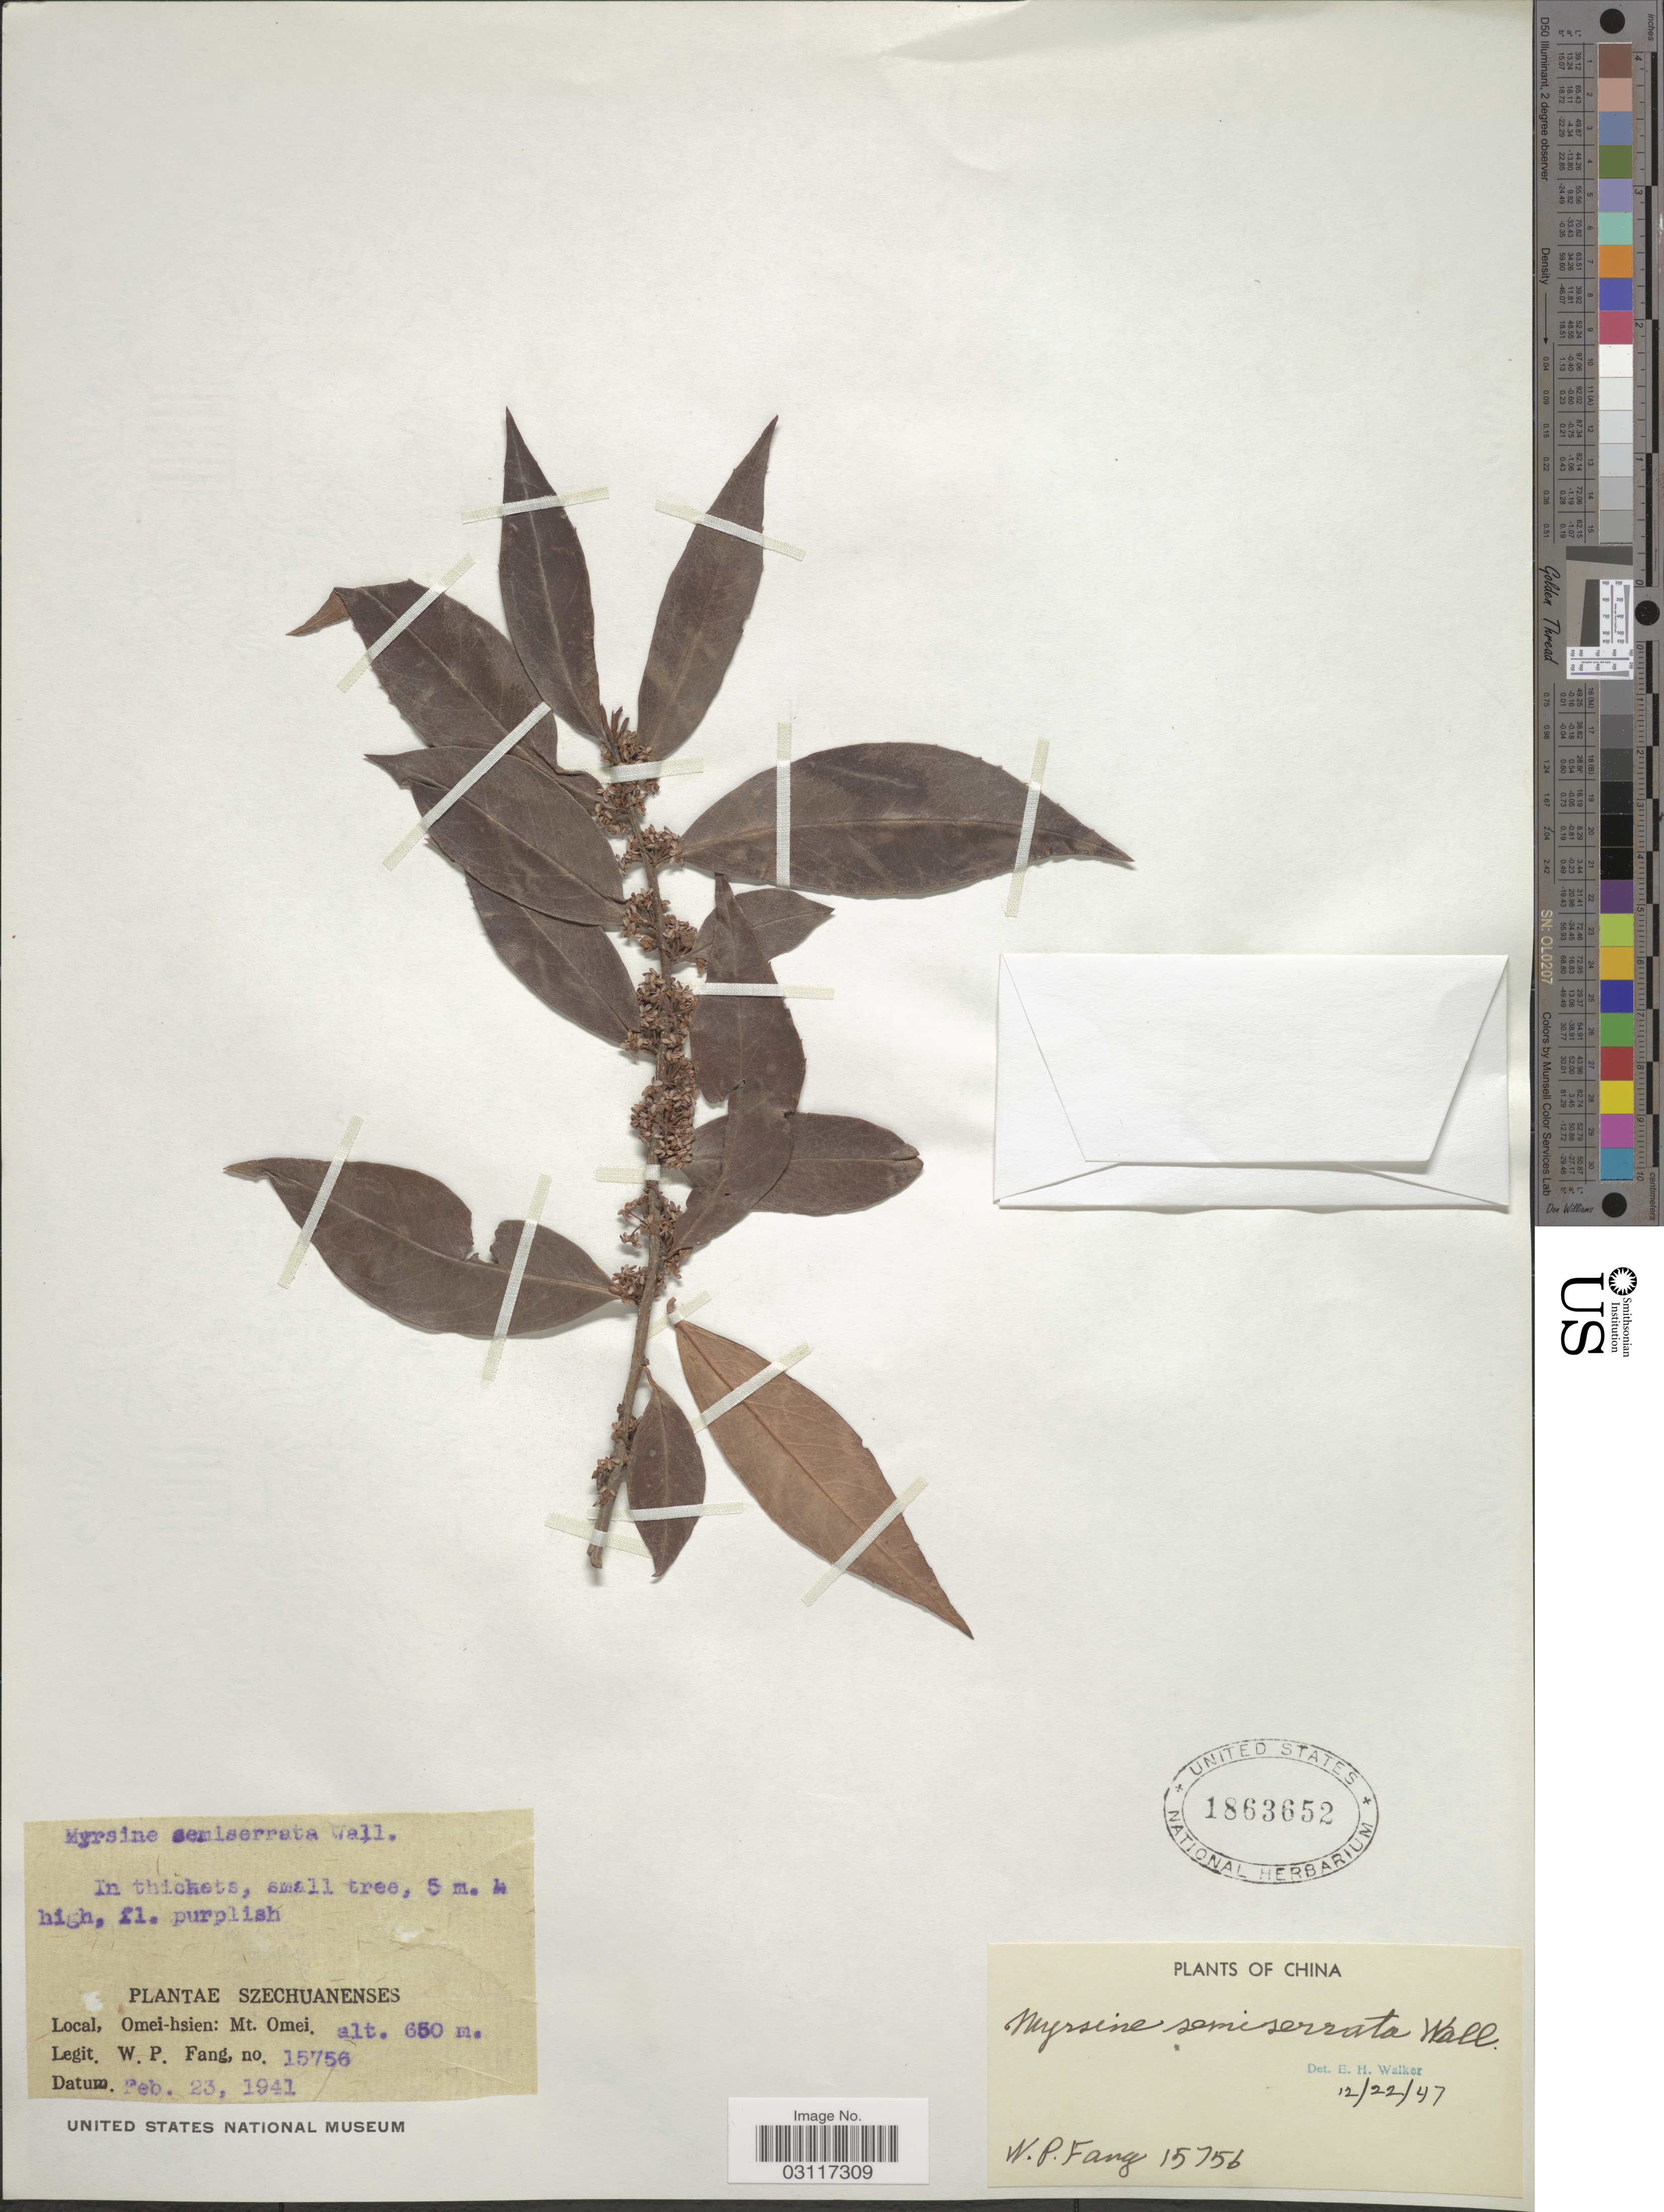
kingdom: Plantae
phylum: Tracheophyta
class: Magnoliopsida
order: Ericales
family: Primulaceae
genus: Myrsine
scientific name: Myrsine semiserrata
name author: Wall.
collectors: W. P. Fang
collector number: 15756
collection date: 1941-02-23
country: China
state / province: Sichuan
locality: Szechuanenses. Omei-hsien: Mt. Omei.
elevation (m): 650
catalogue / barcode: US 1863652